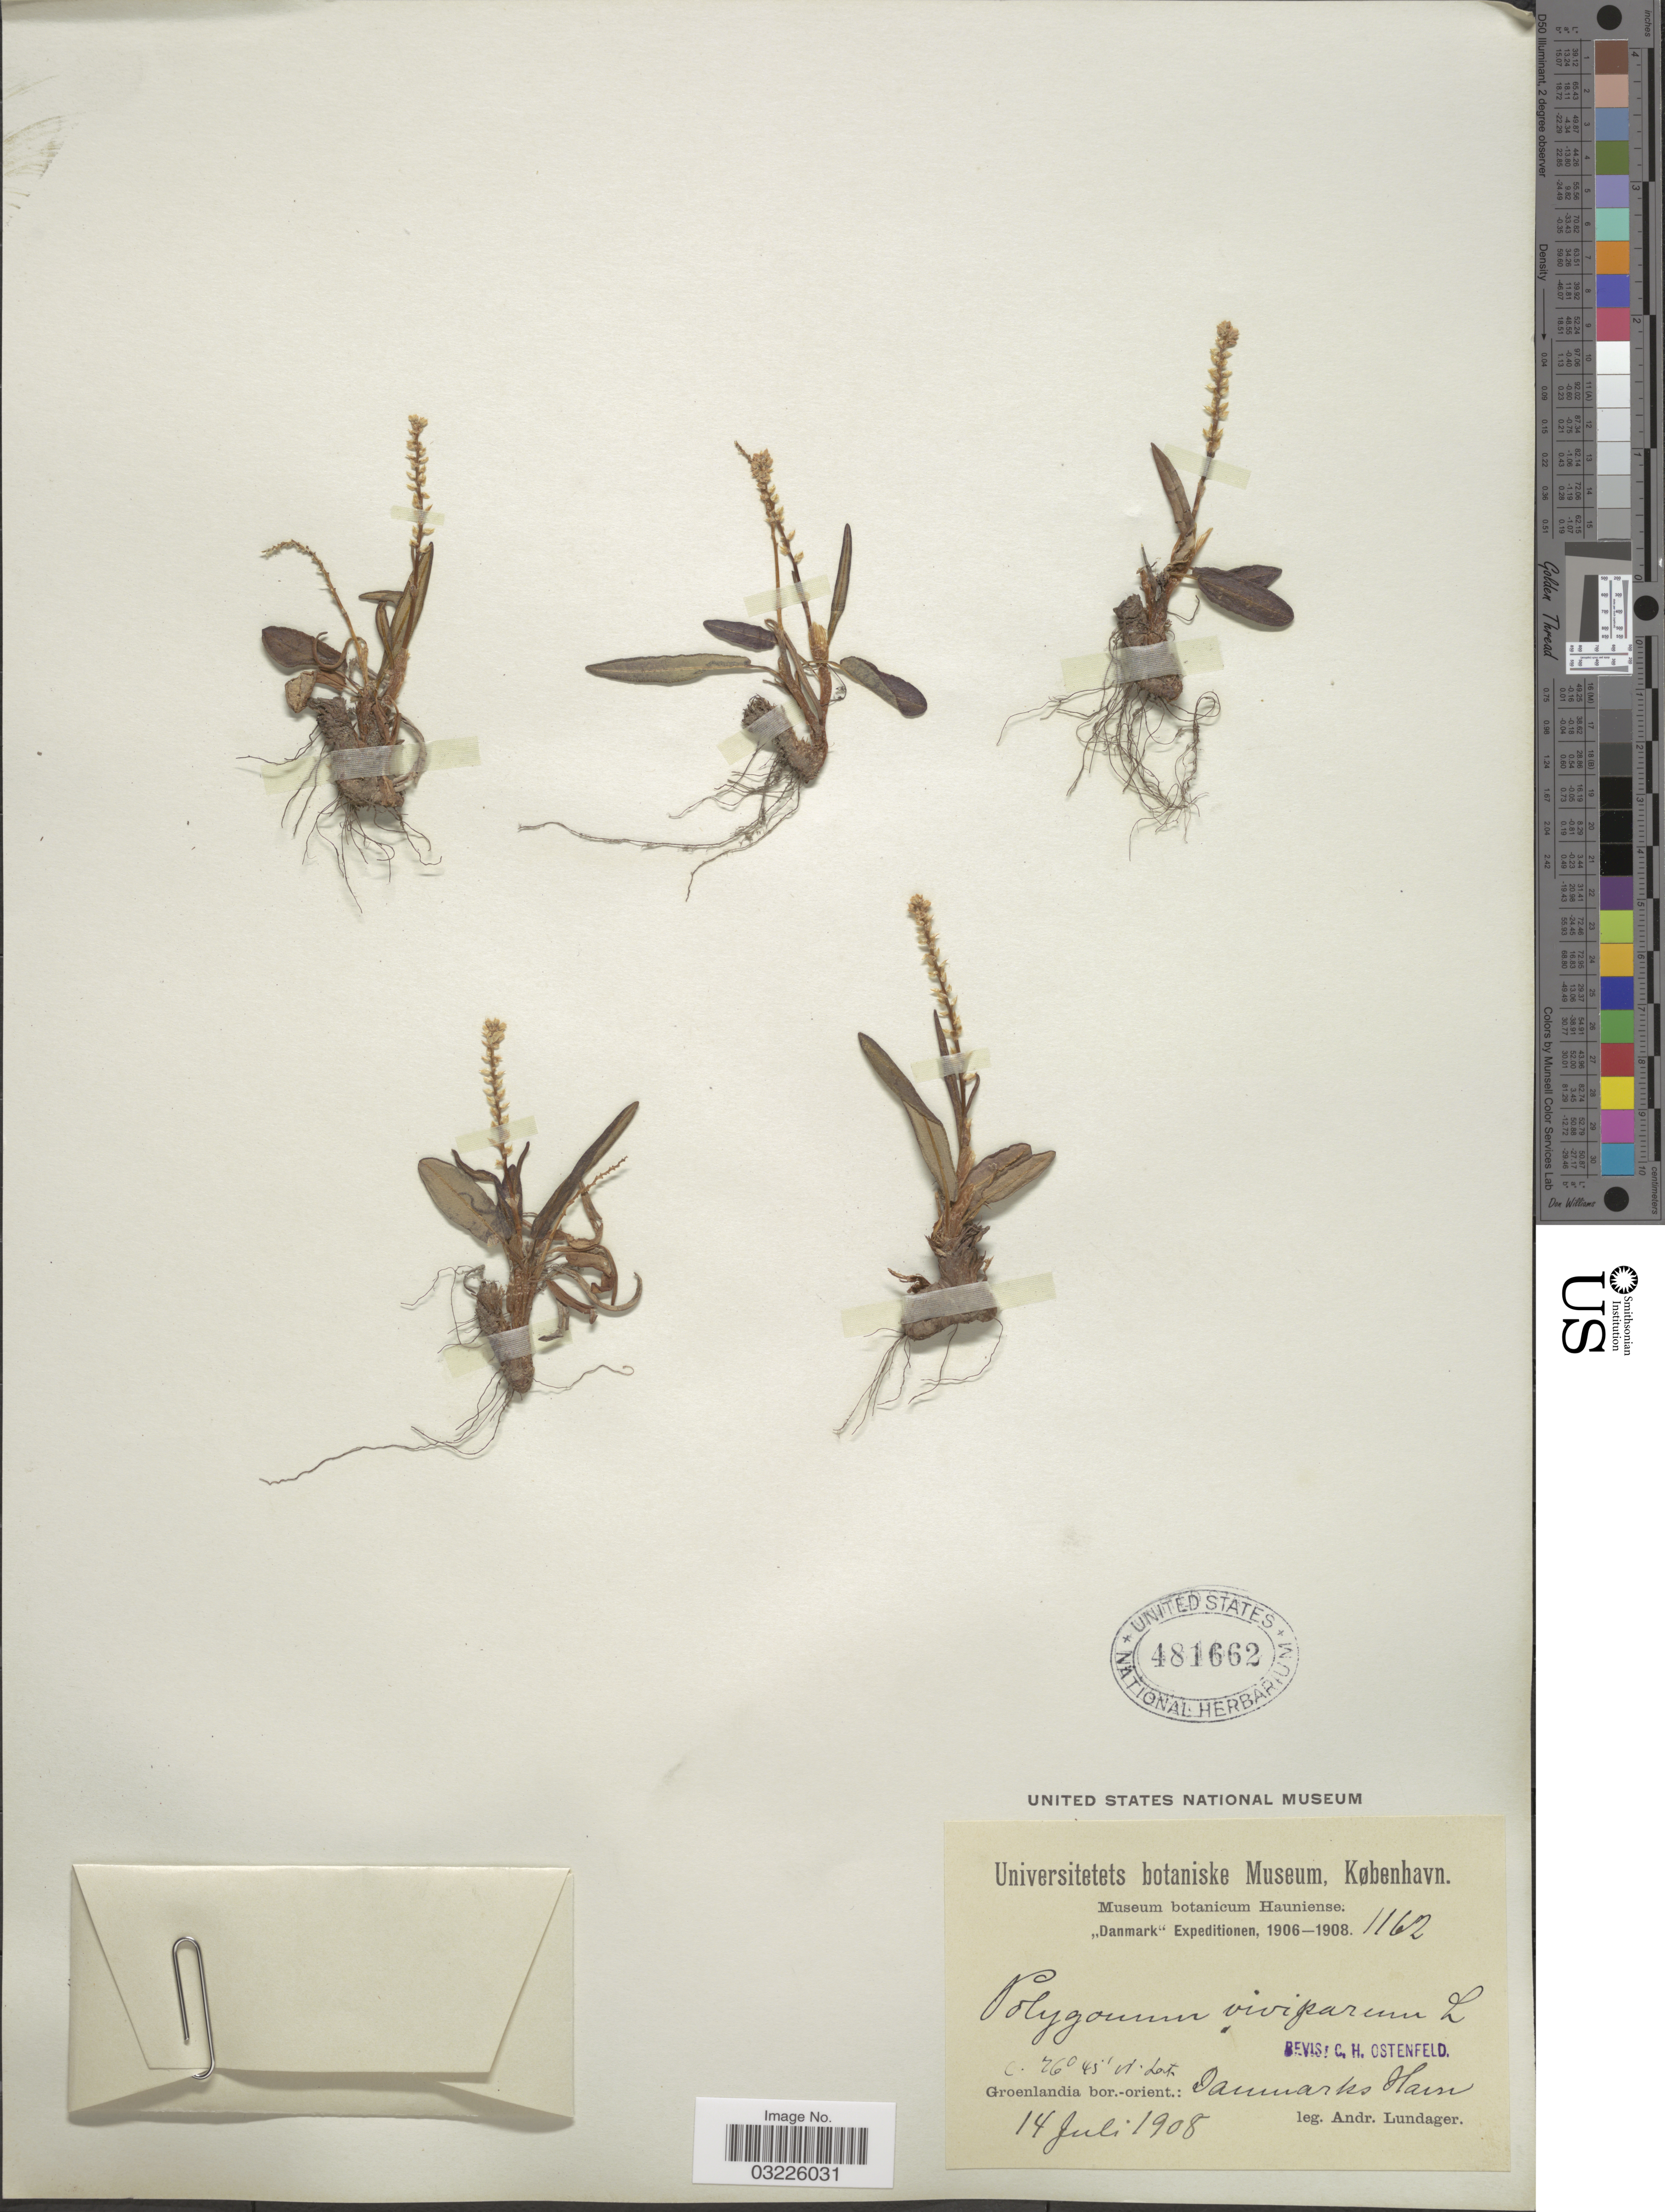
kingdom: Plantae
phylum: Tracheophyta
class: Magnoliopsida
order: Caryophyllales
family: Polygonaceae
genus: Bistorta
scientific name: Bistorta vivipara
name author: (L.) Delarbre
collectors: A. Lundager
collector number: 1162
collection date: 1908-07-14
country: Greenland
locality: Groenlandia bor.-orient.: Danmarks Hain.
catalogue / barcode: US 481662